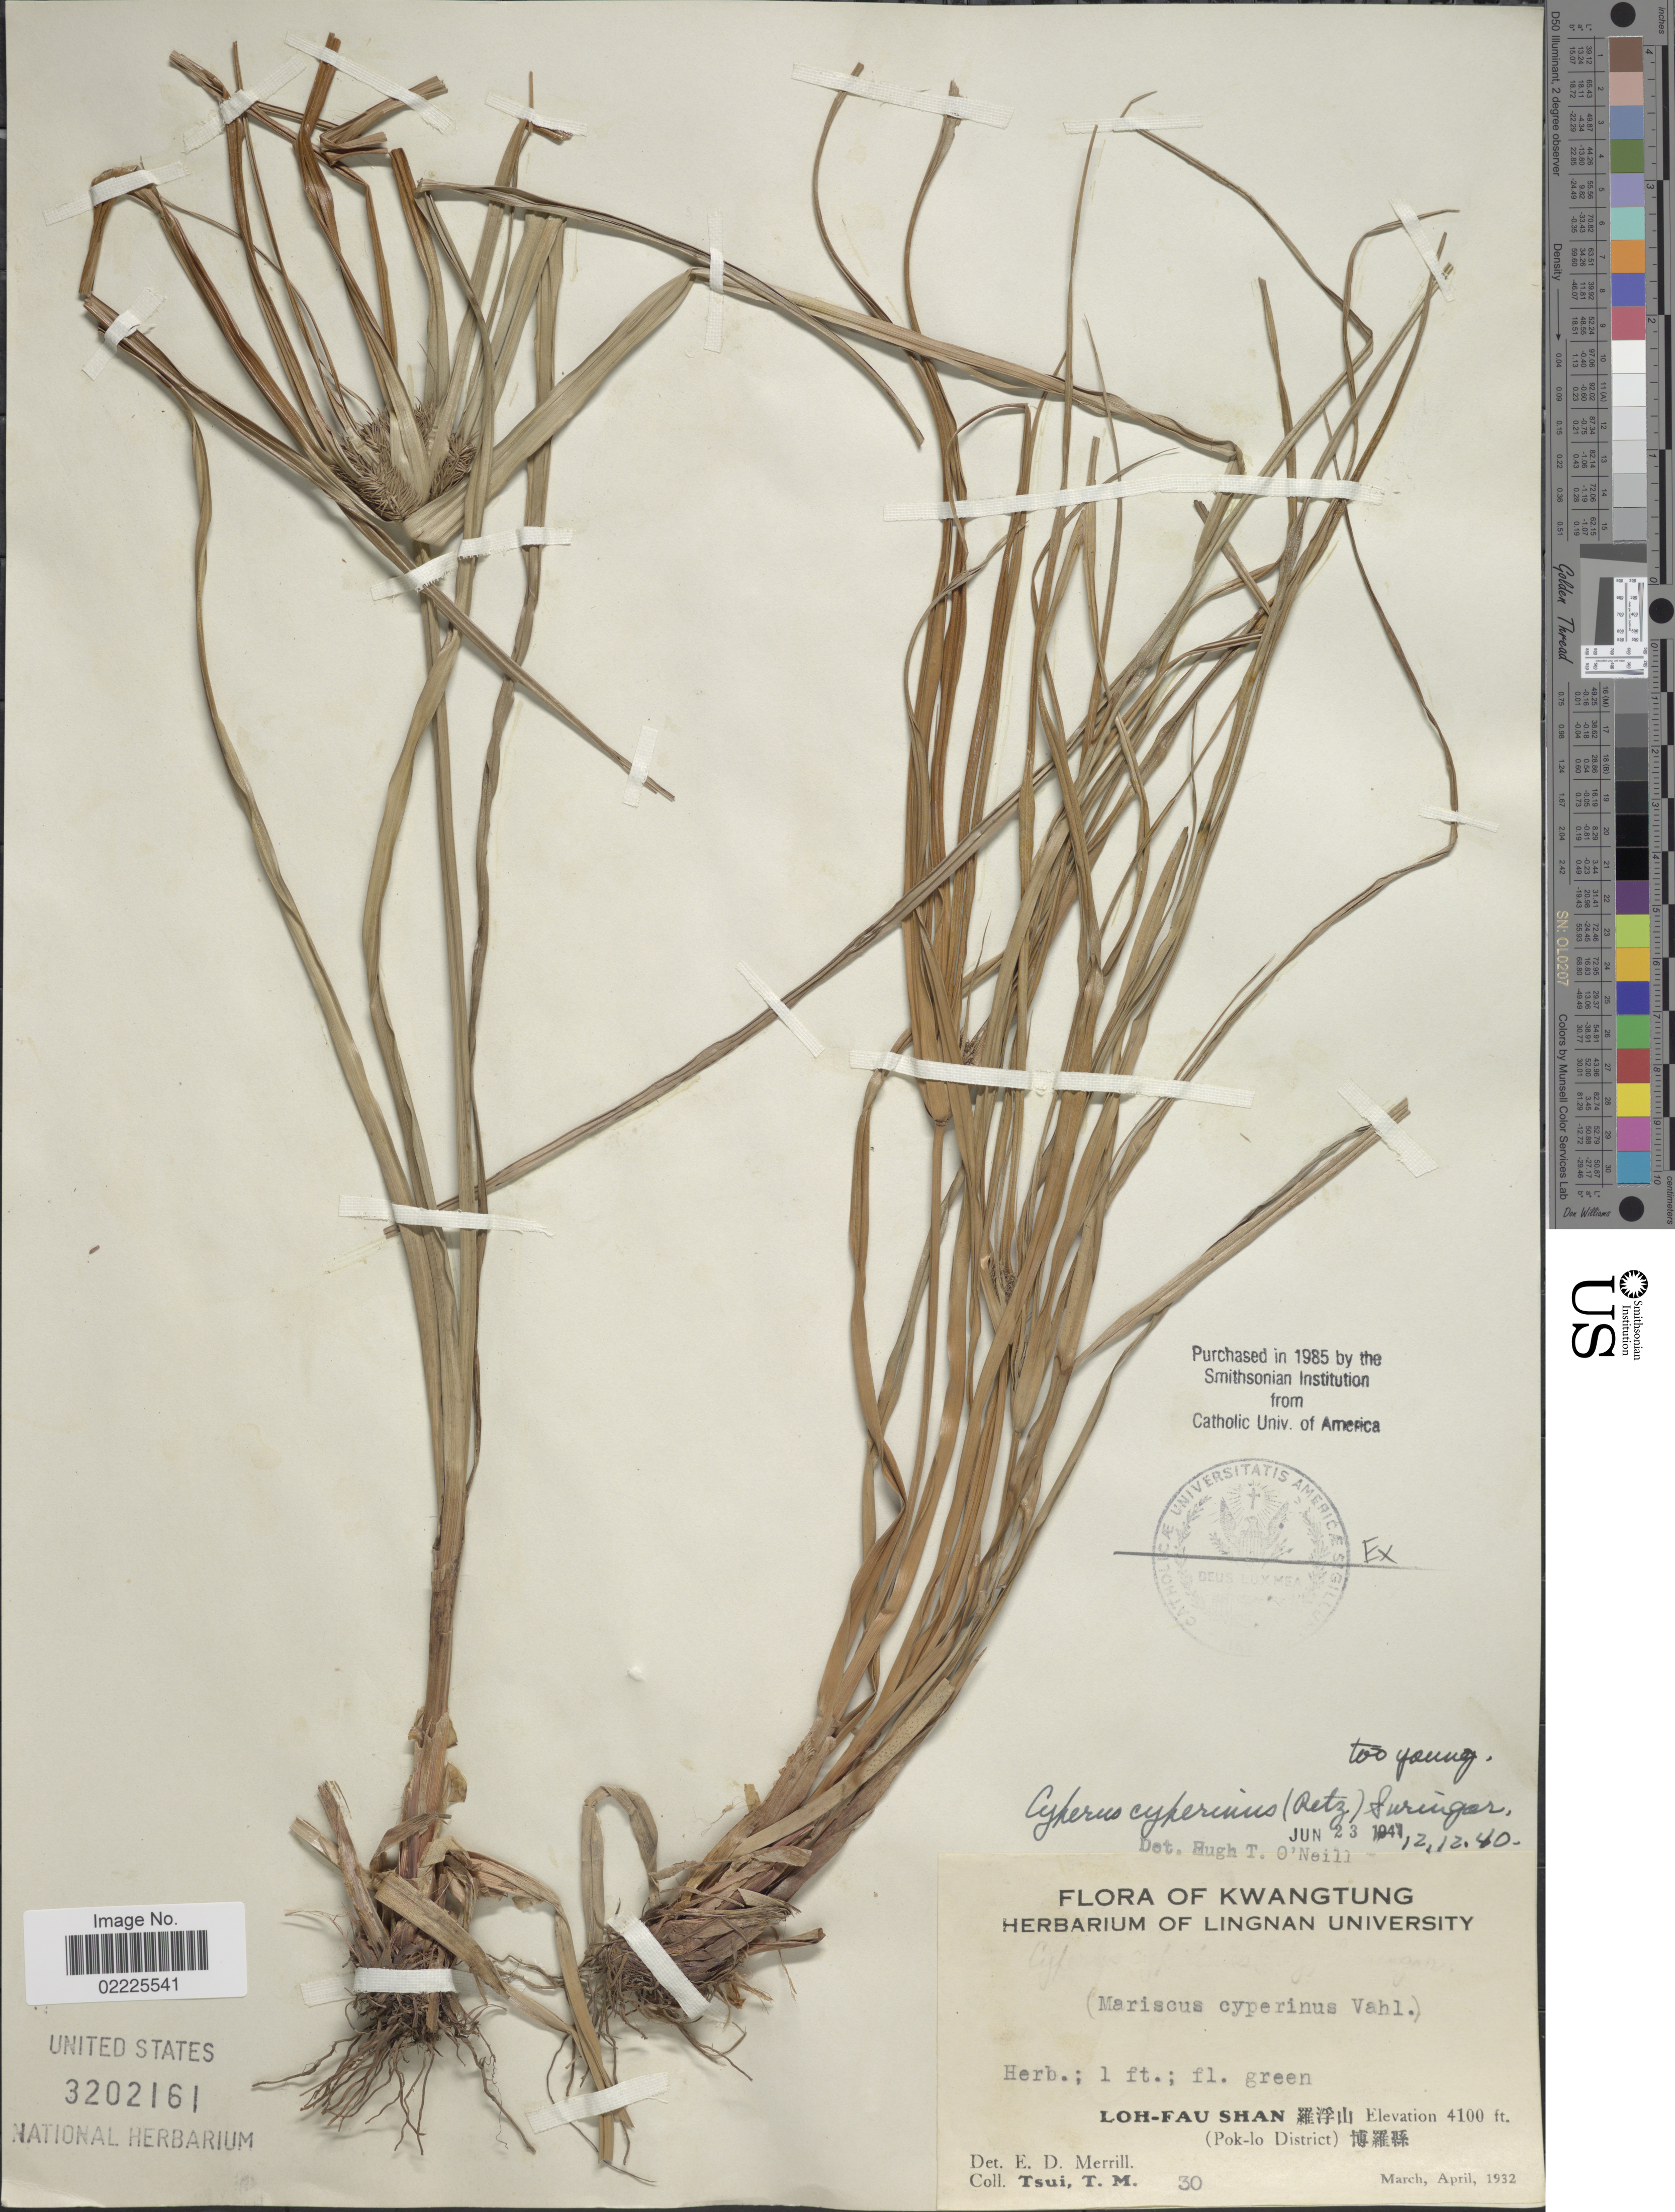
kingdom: Plantae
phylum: Tracheophyta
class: Liliopsida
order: Poales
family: Cyperaceae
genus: Cyperus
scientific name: Cyperus cyperinus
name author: (Retz.) Valck. Sur.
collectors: T. Tsui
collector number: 30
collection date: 1932-03/1932-04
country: China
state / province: Guangdong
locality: Kwangtung, Loh-Fau Shan (Pok-lo District)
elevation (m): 1250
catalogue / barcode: US 3202161